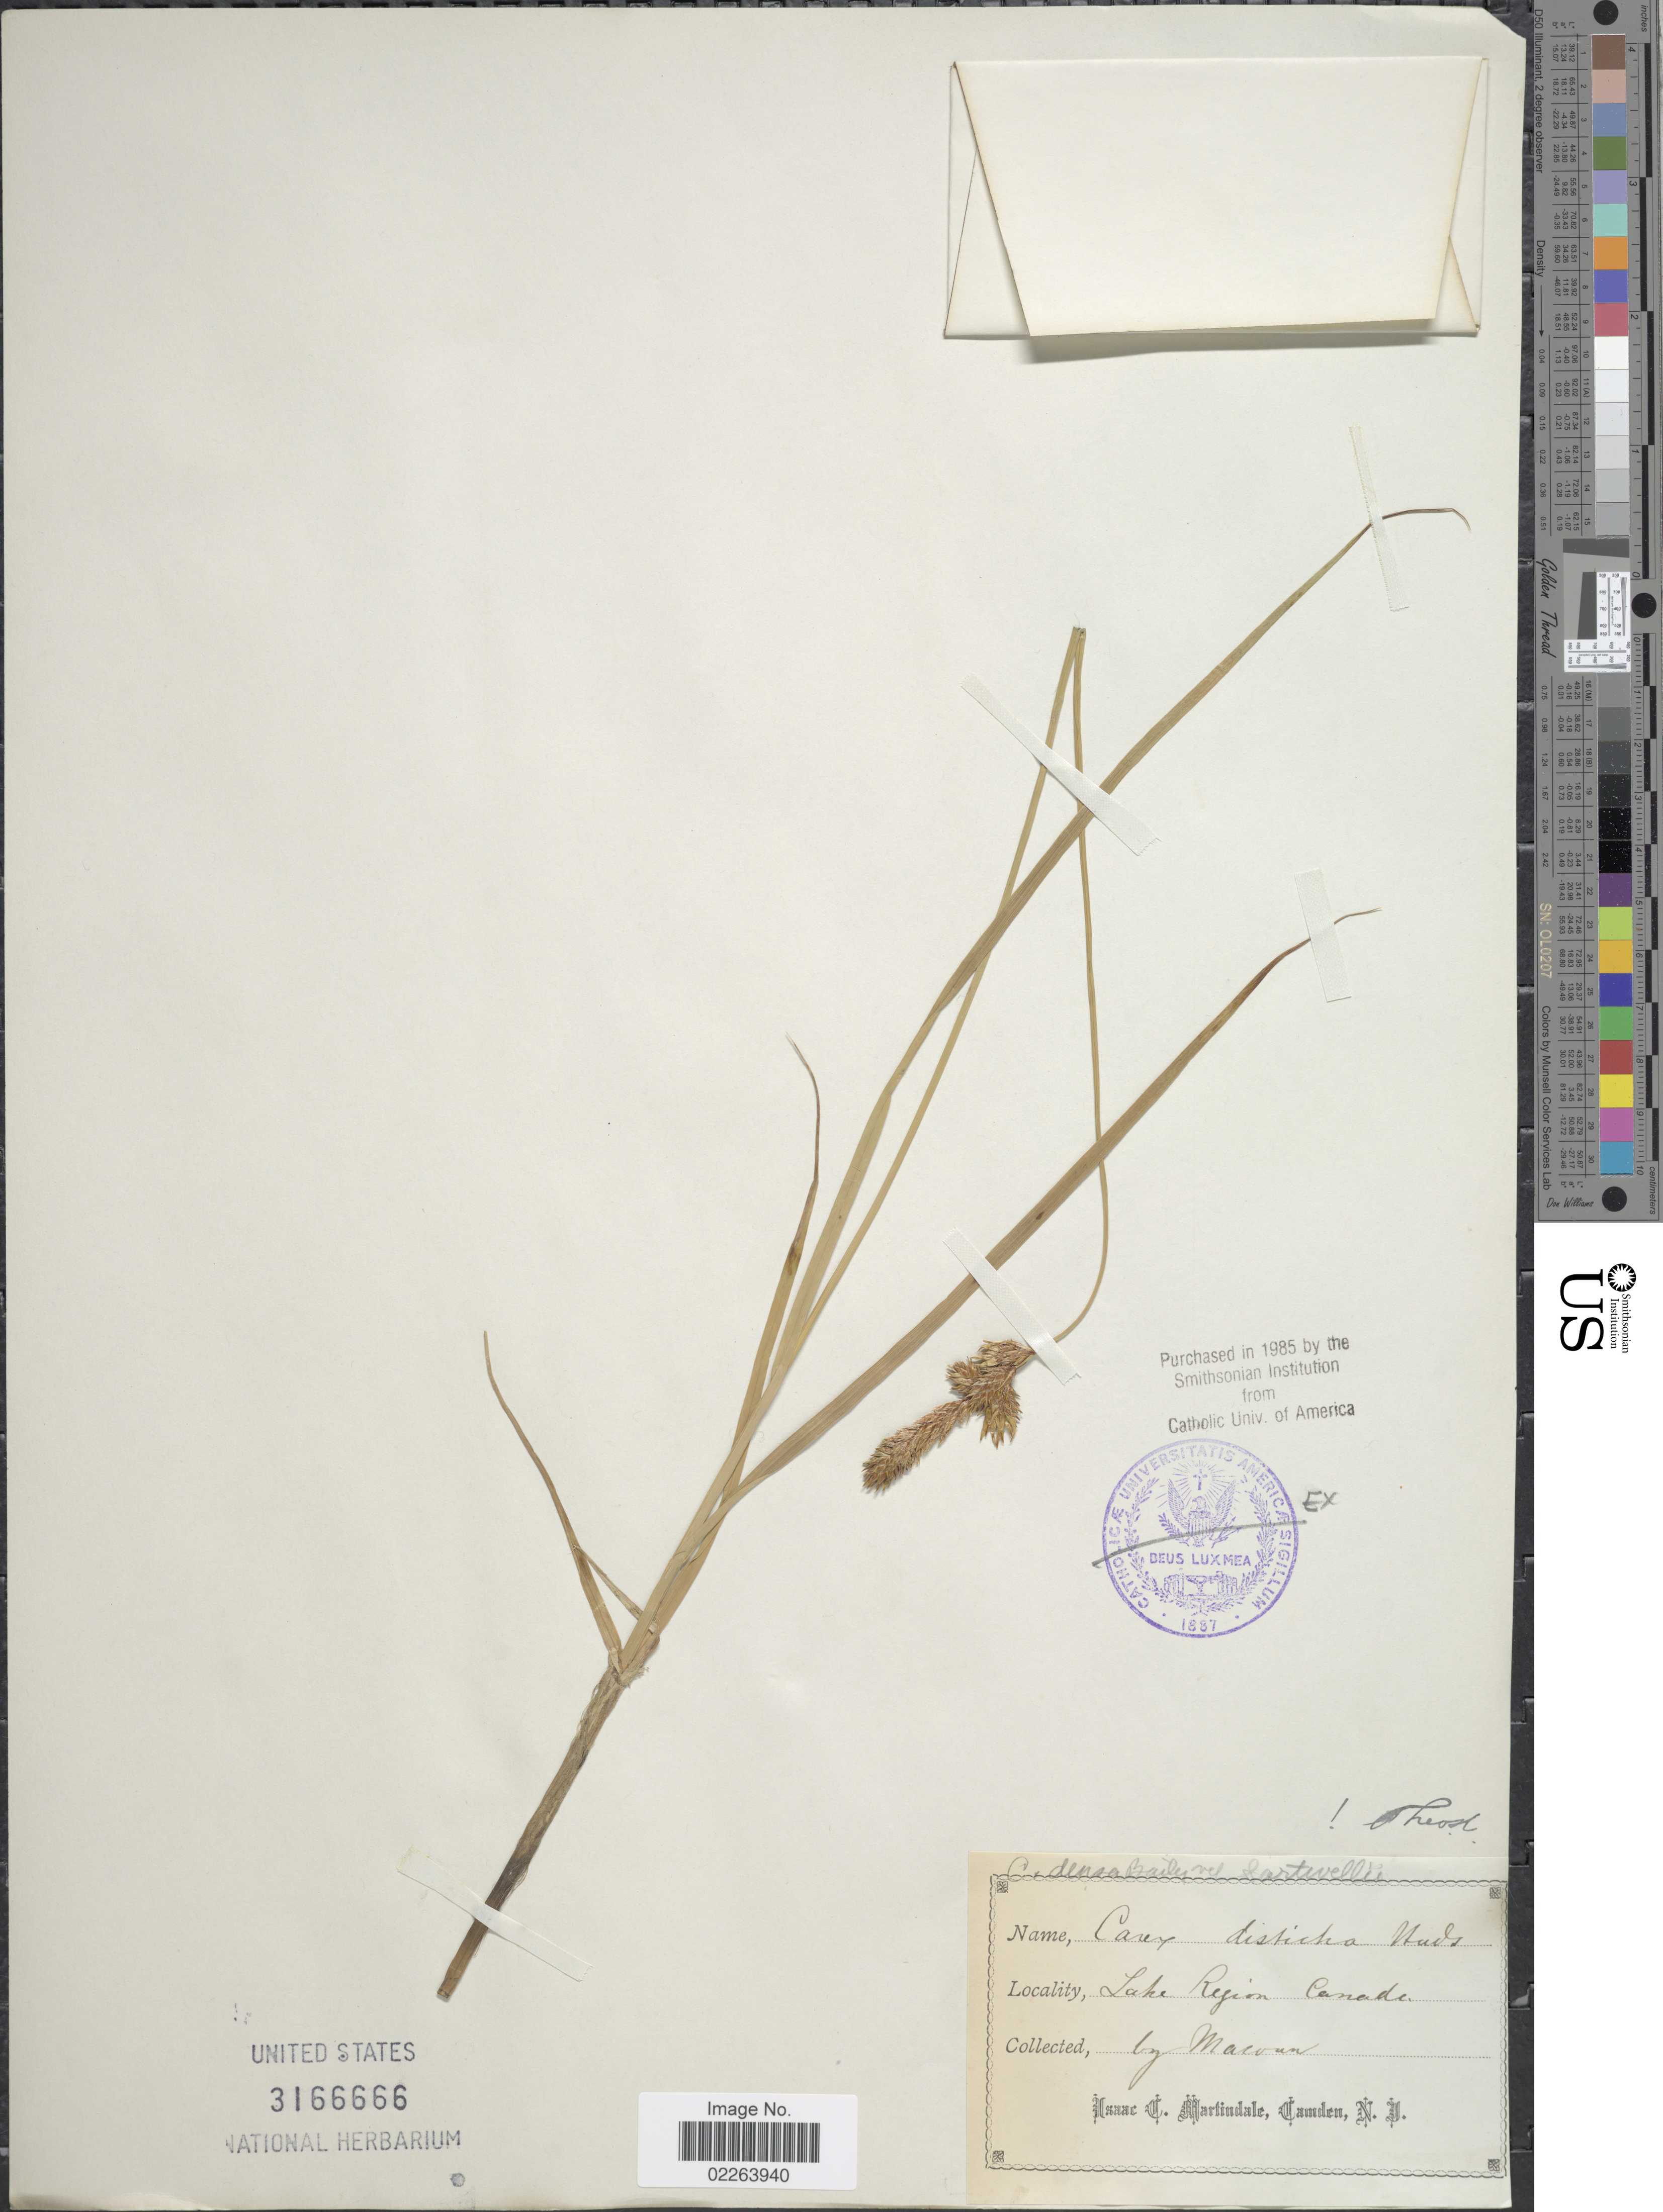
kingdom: Plantae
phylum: Tracheophyta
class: Liliopsida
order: Poales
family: Cyperaceae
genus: Carex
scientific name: Carex densa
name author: (L.H. Bailey) L.H. Bailey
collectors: -- Macoun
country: Canada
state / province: Ontario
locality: Lake Region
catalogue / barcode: US 3166666